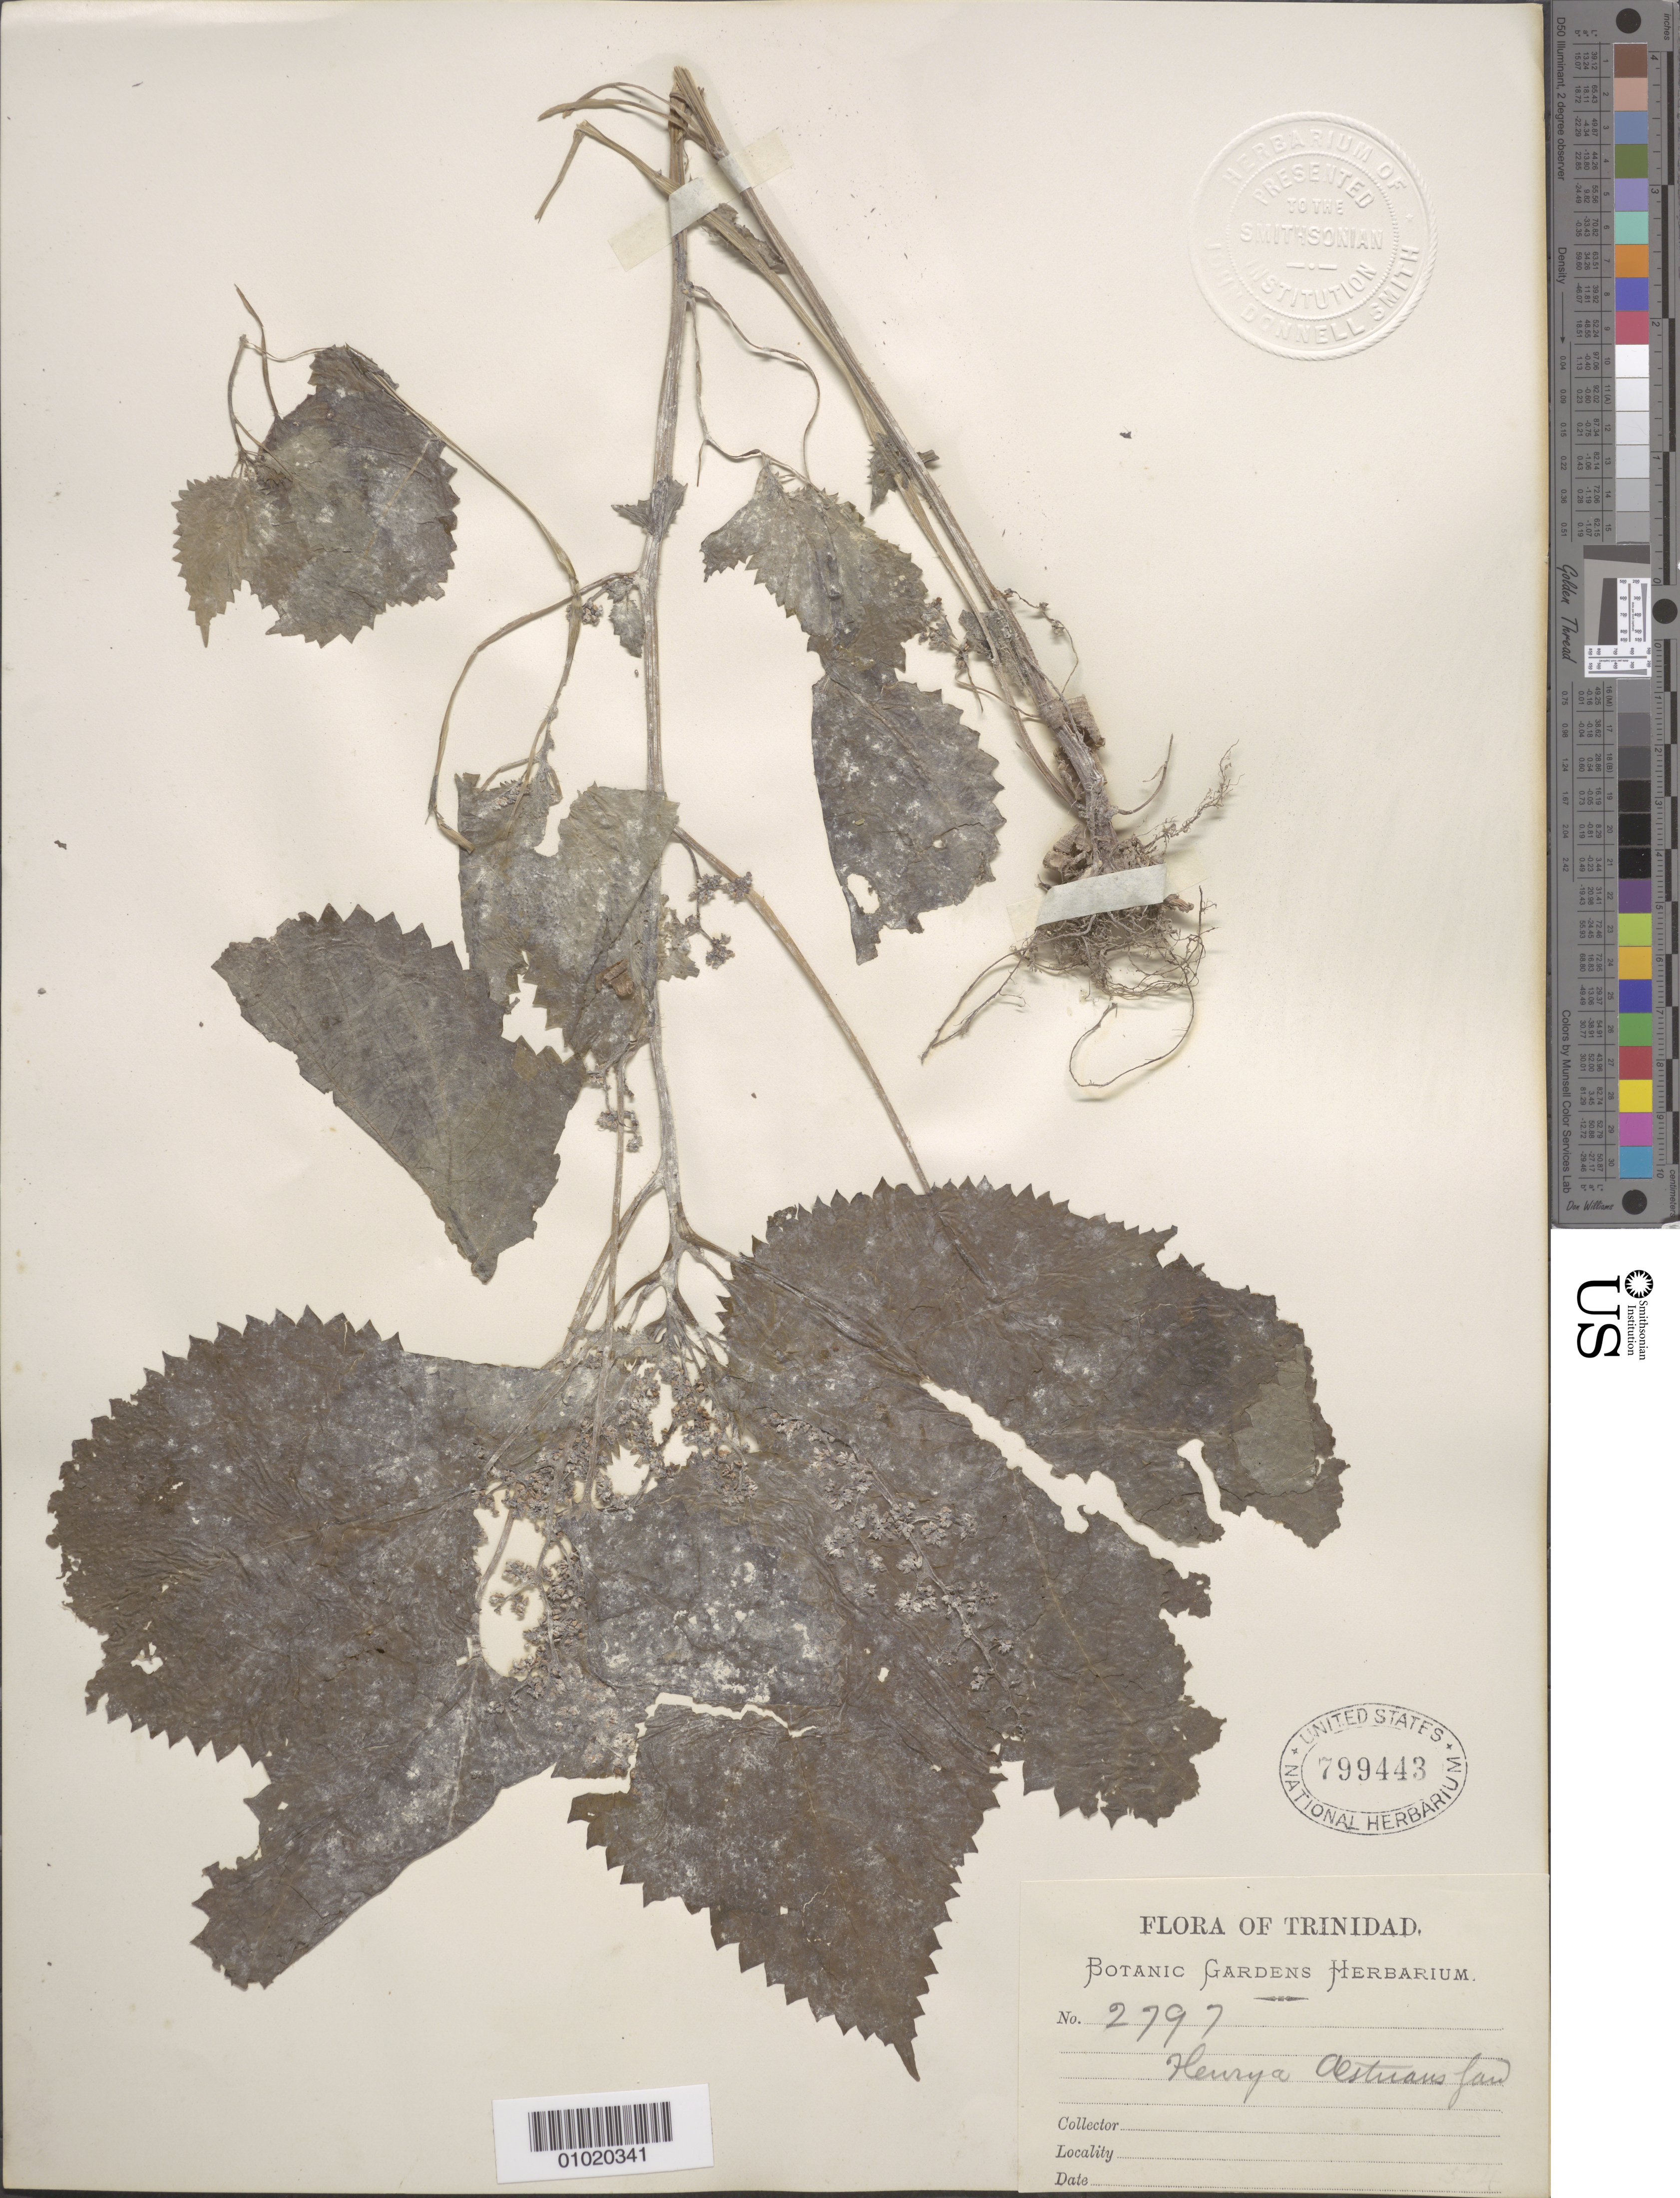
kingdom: Plantae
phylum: Tracheophyta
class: Magnoliopsida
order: Rosales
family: Urticaceae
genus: Laportea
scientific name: Laportea aestuans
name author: (L.) Chew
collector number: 2797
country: Trinidad and Tobago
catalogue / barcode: US 799443